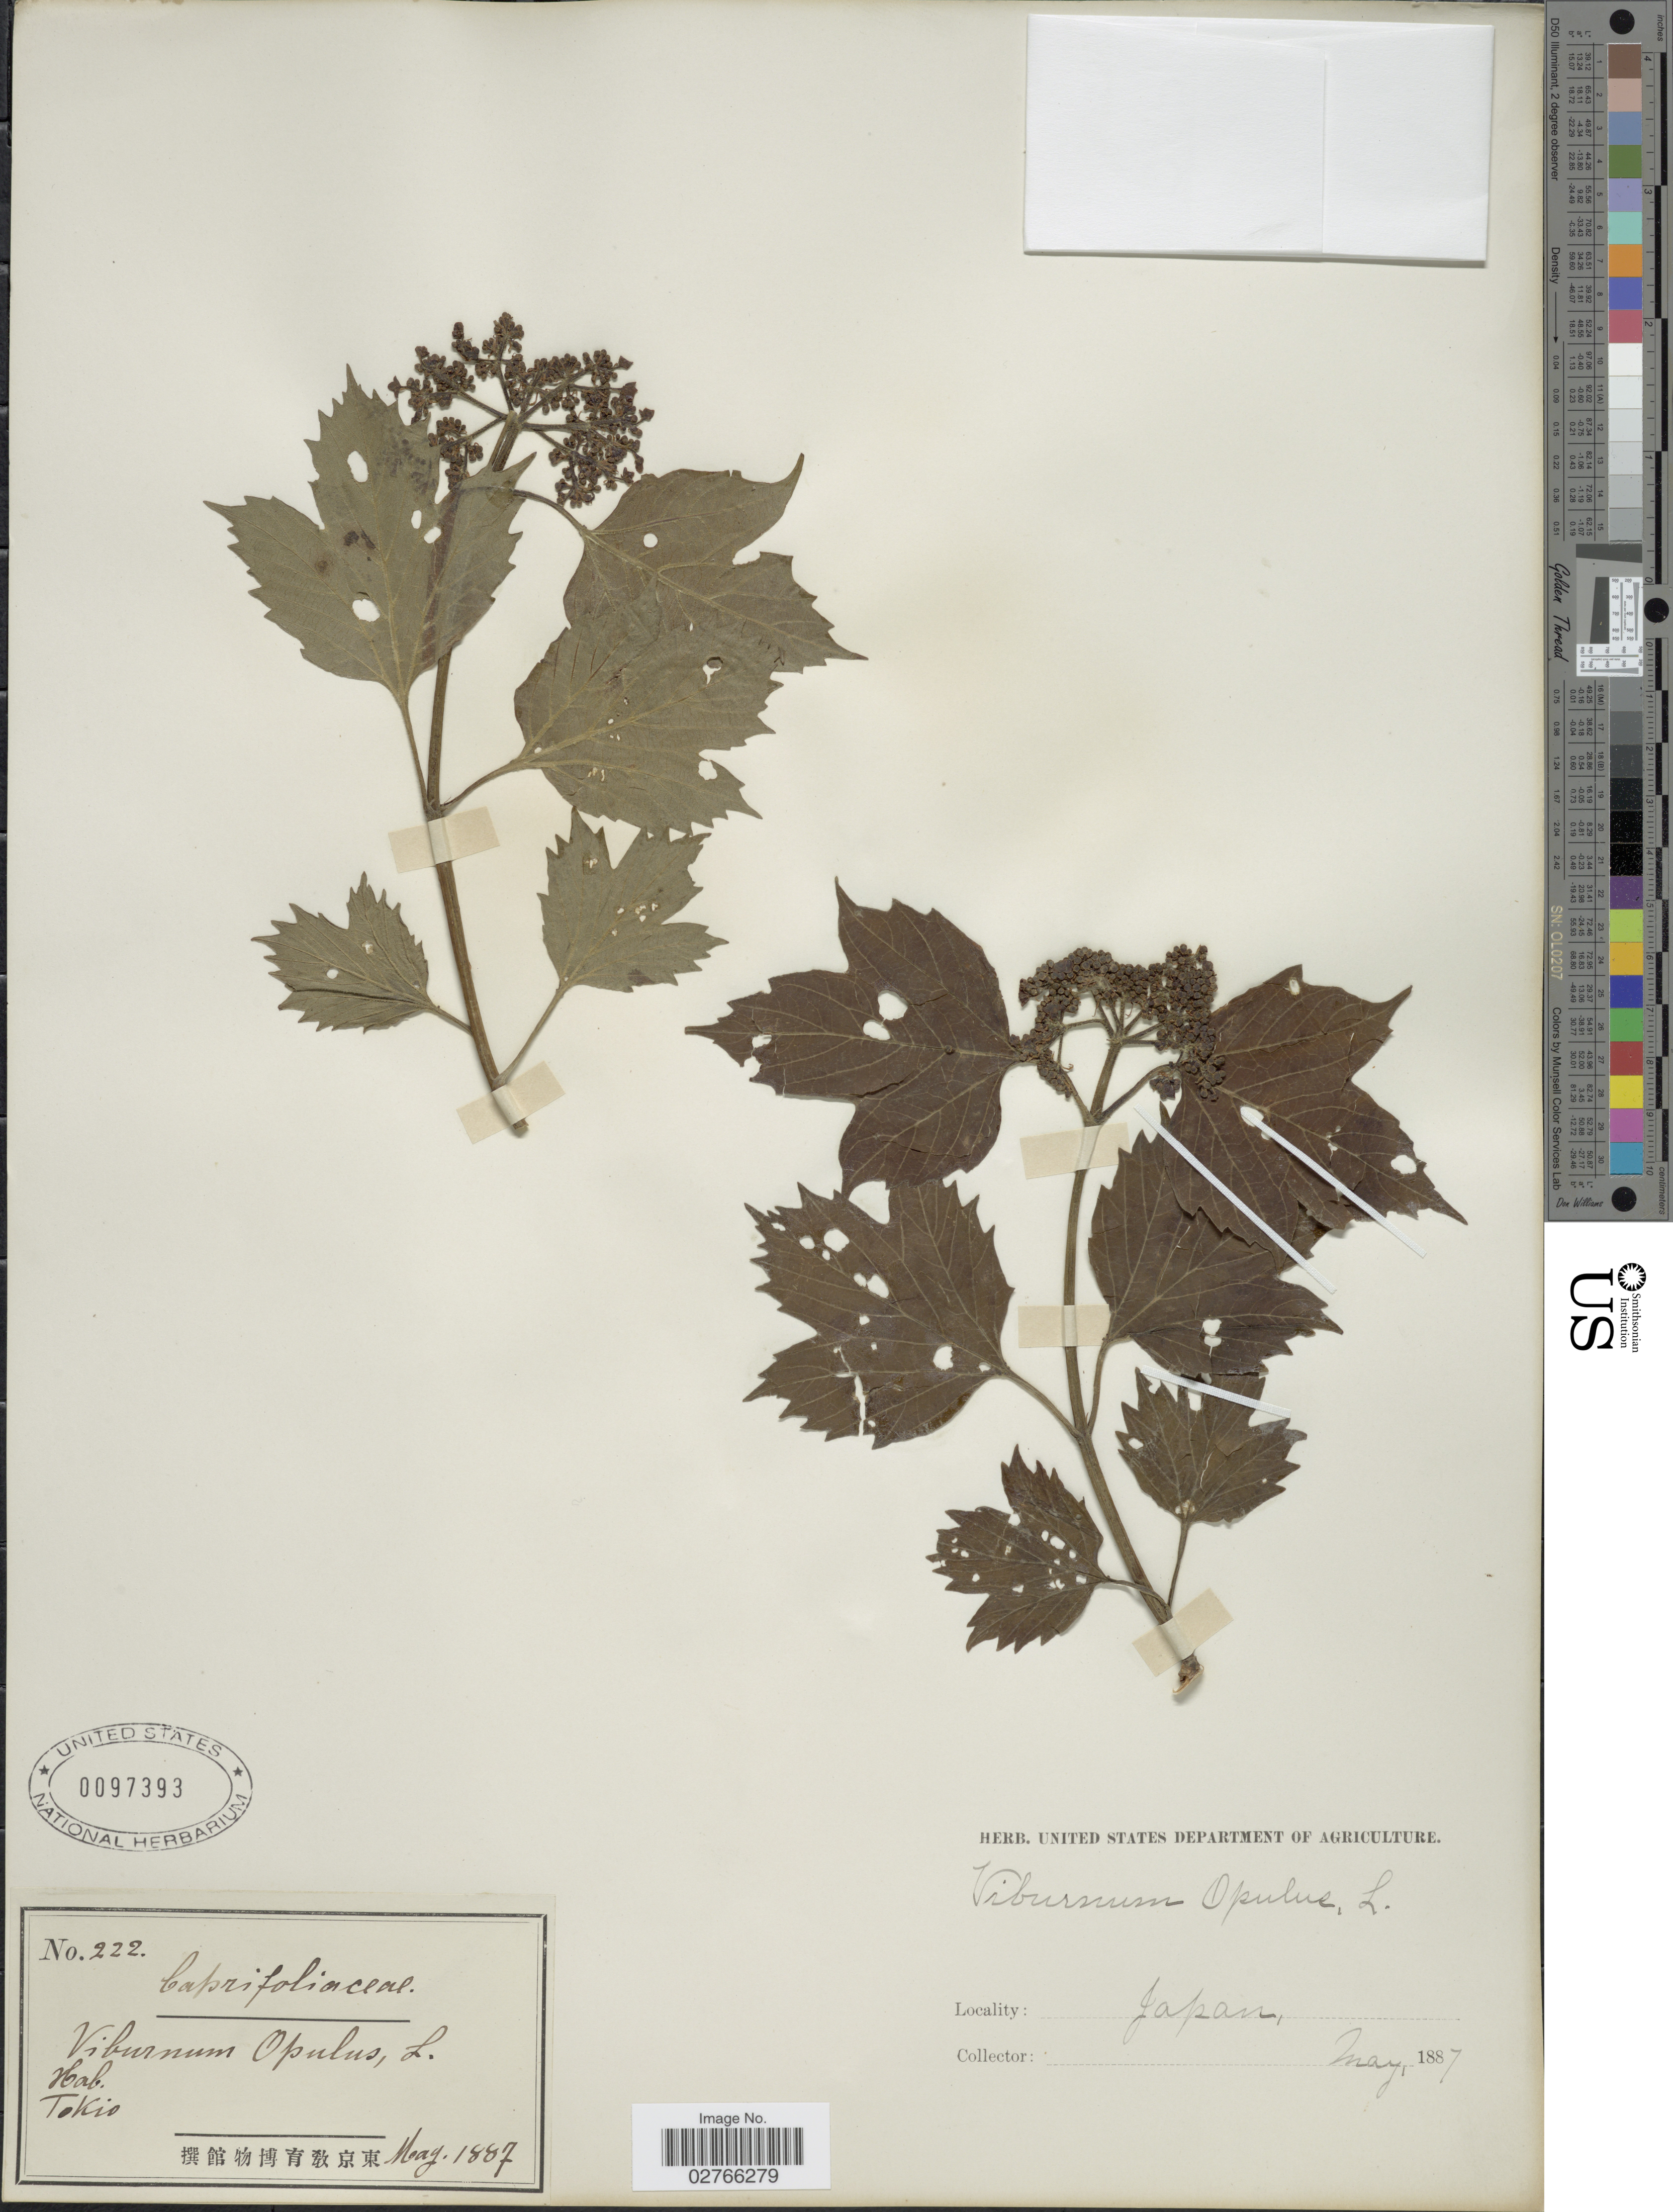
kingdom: Plantae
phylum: Tracheophyta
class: Magnoliopsida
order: Dipsacales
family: Viburnaceae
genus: Viburnum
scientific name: Viburnum opulus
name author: L.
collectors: ex herb. U. S. Department of Agriculture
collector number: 222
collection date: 1887-05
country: Japan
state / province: Tokyo, Federal City of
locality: Tokio.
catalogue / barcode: US 97393